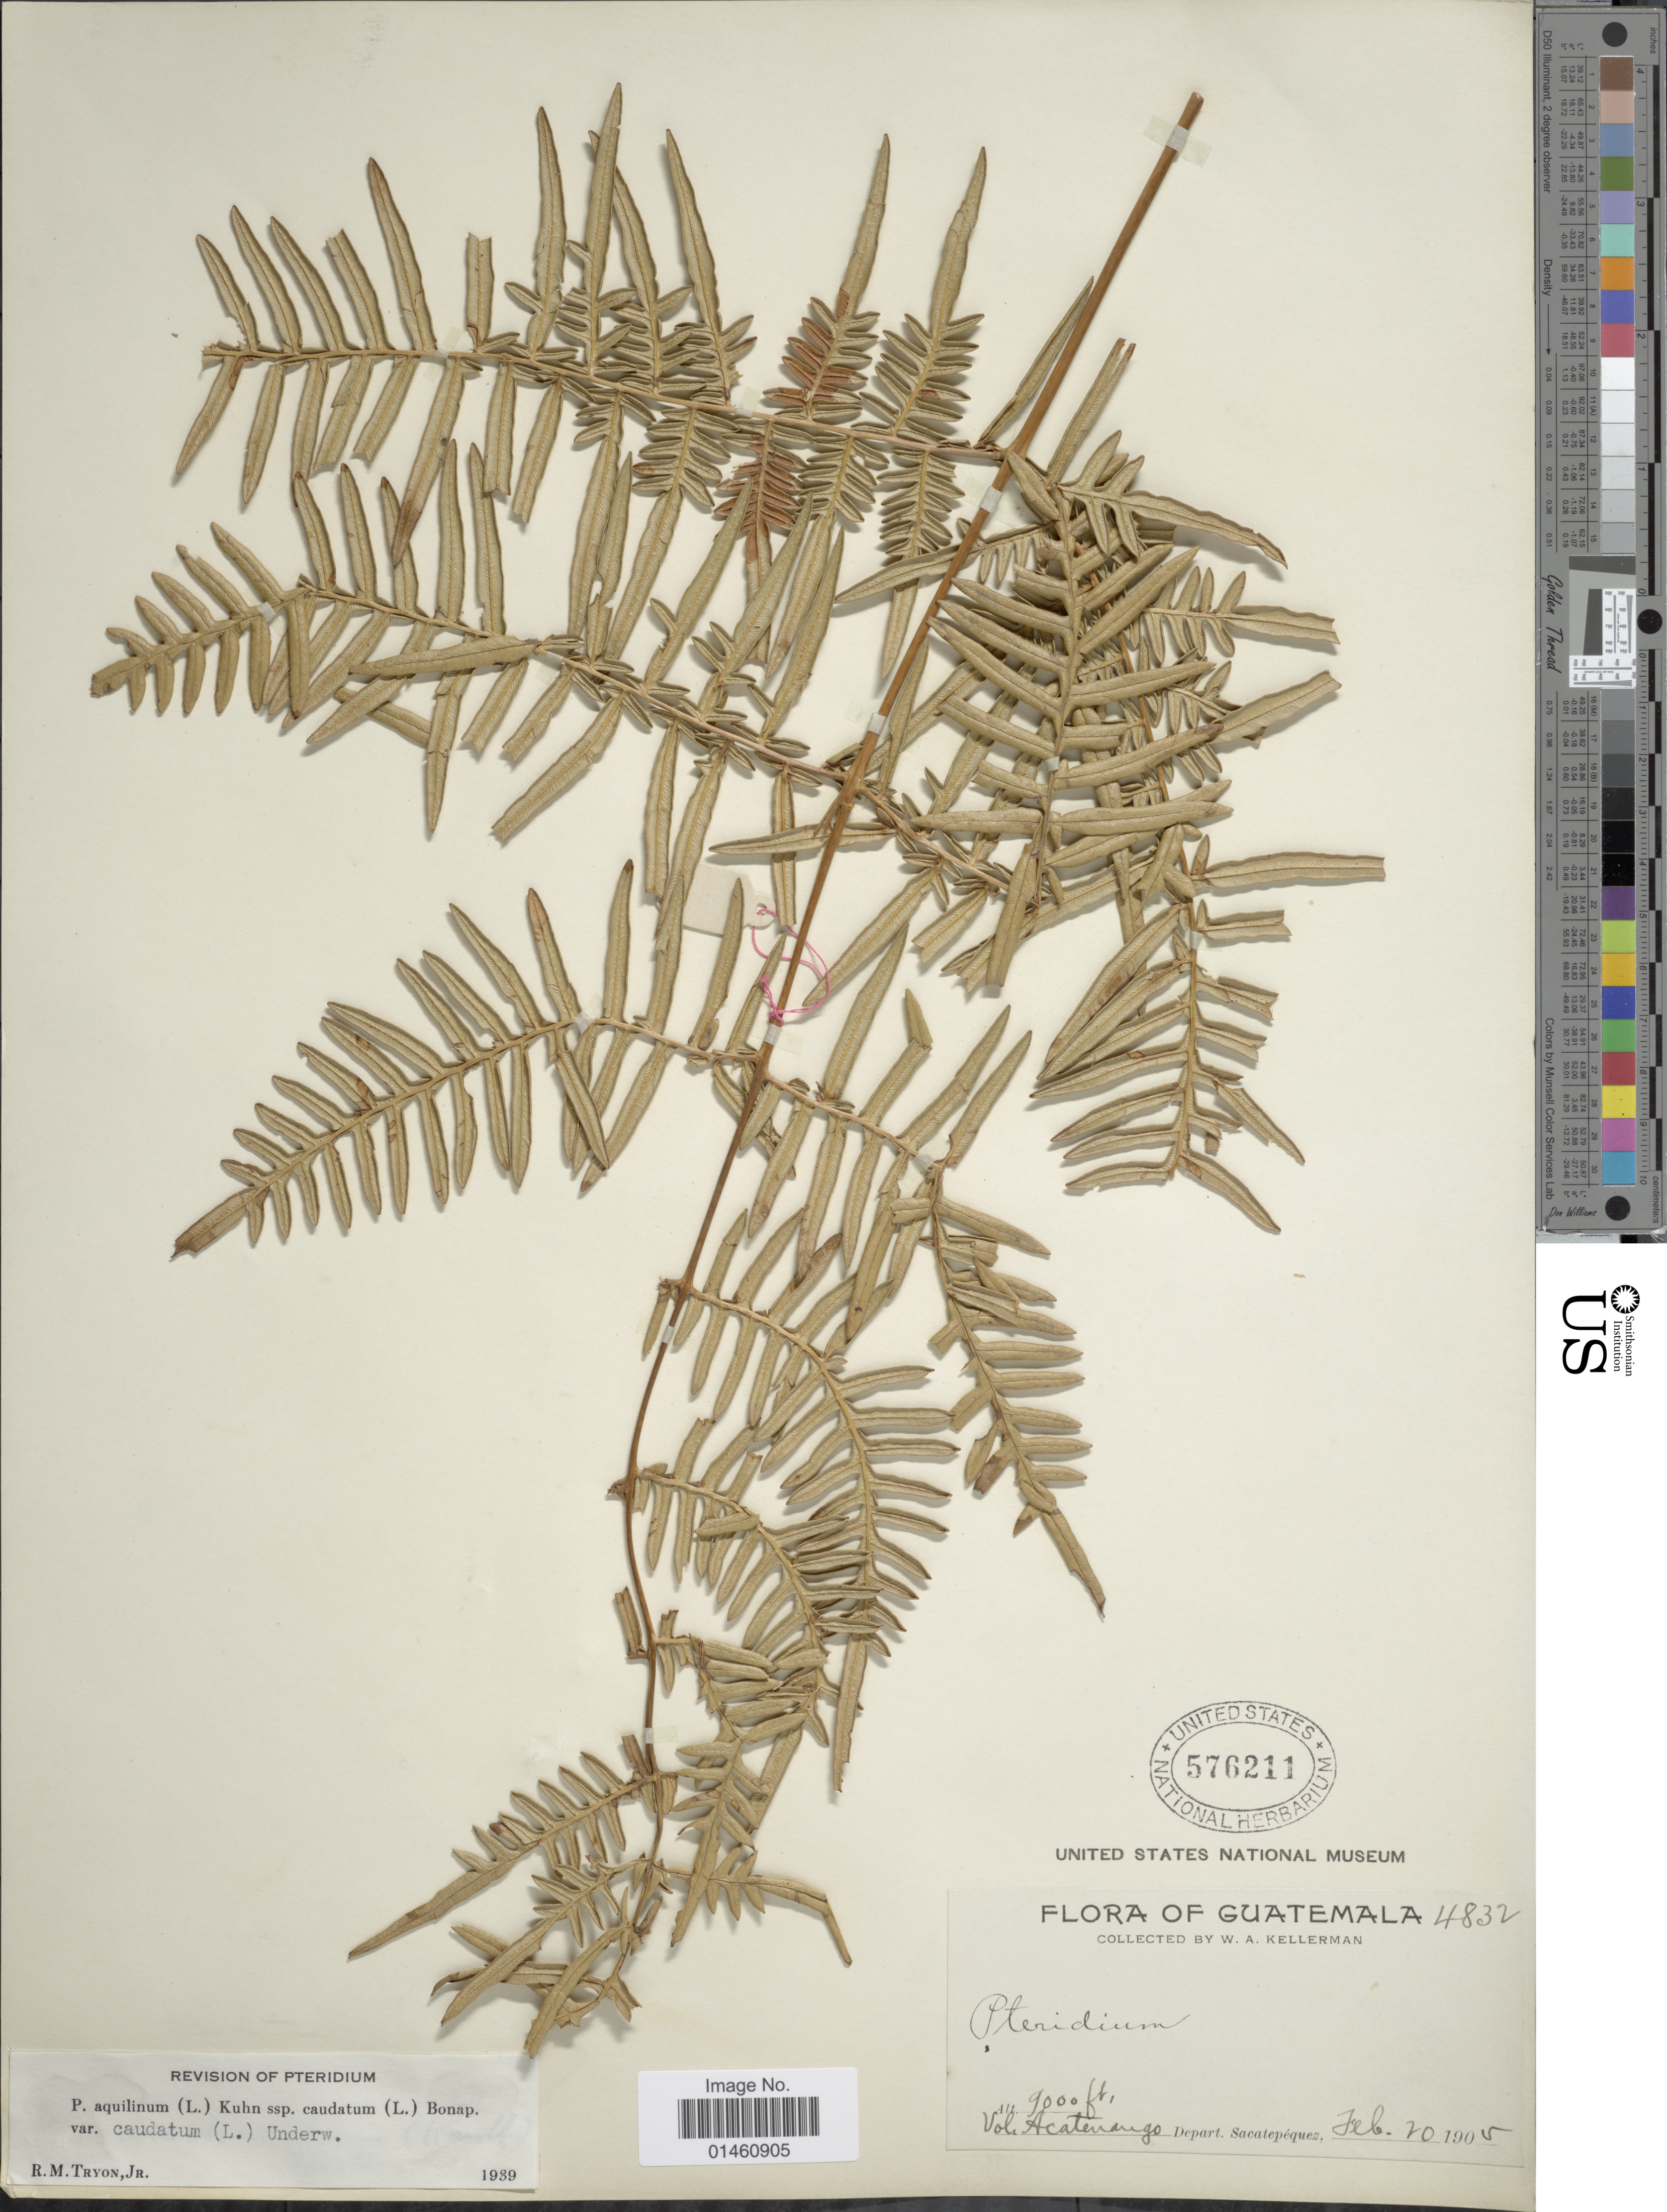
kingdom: Plantae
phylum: Tracheophyta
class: Polypodiopsida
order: Polypodiales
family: Dennstaedtiaceae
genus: Pteridium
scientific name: Pteridium caudatum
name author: (L.) Maxon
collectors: W. Kellerman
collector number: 4832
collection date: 1905-02-20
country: Guatemala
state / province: Sacatepéquez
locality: Vol. Acatenango.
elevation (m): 2743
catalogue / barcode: US 576211